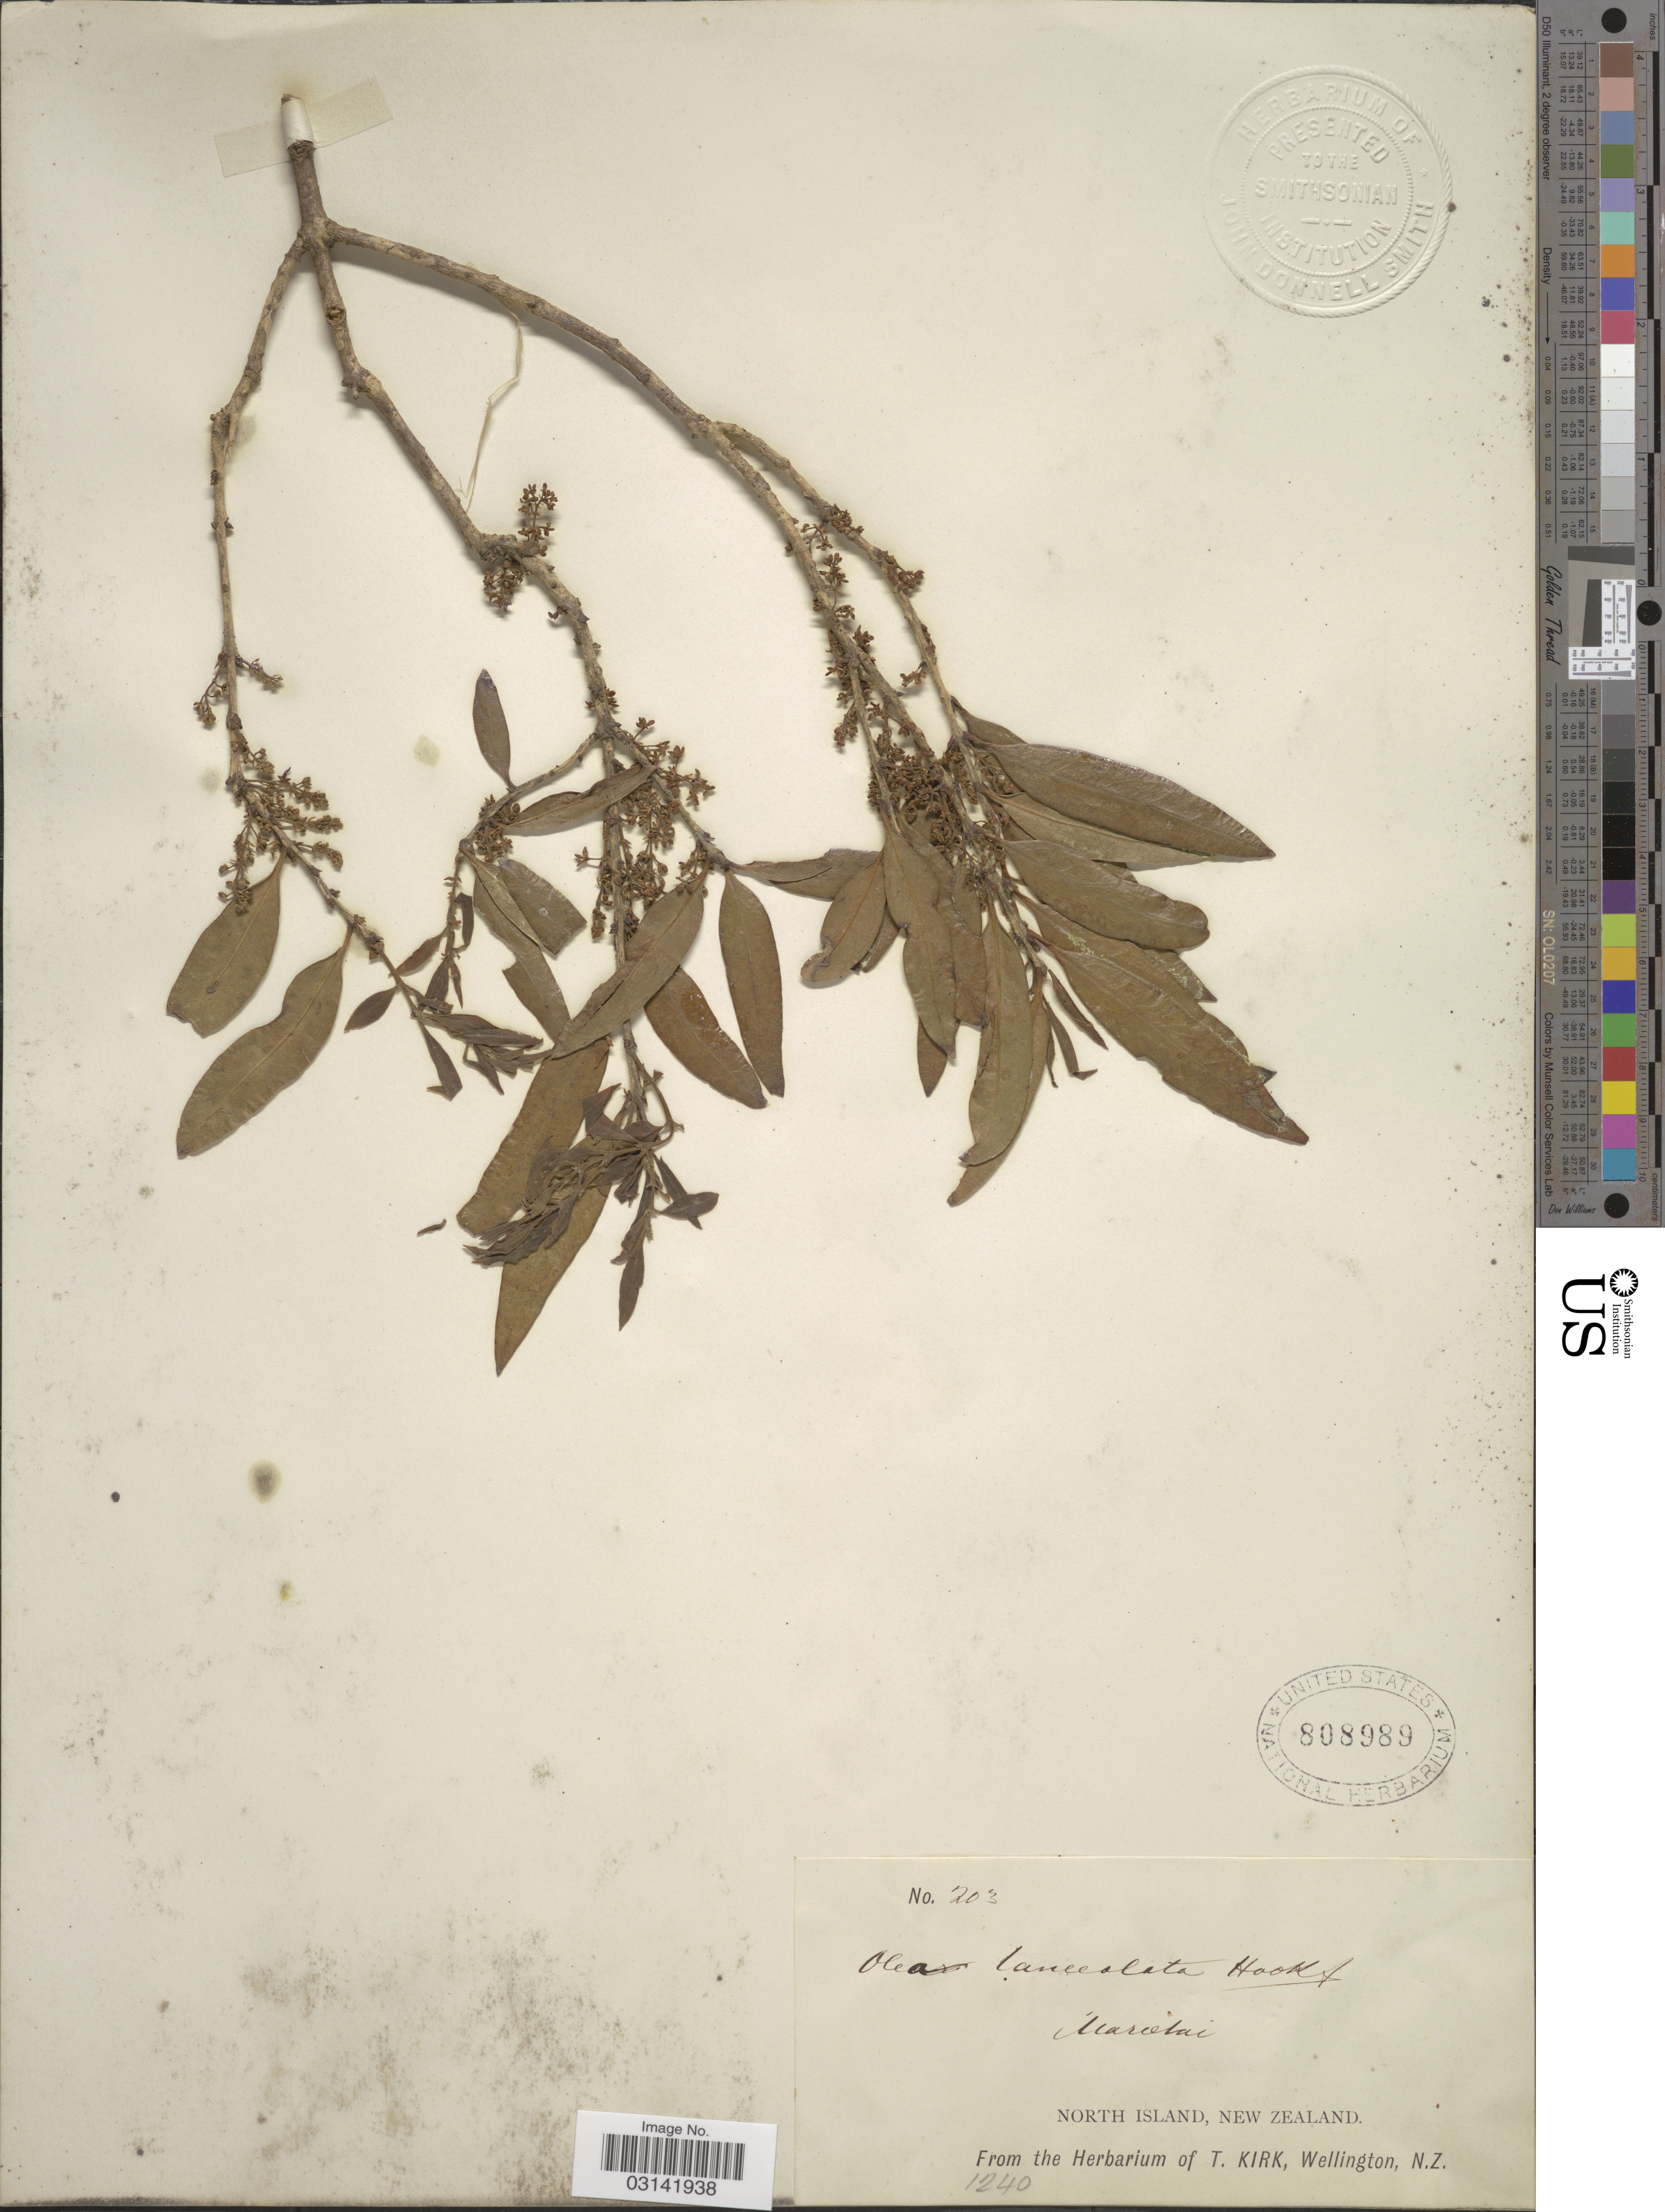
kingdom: Plantae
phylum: Tracheophyta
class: Magnoliopsida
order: Lamiales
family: Oleaceae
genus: Olea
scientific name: Olea lanceolata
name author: Hook. f.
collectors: ex Herb. T. Kirk, Wellington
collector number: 203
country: New Zealand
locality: North Island.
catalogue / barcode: US 808989